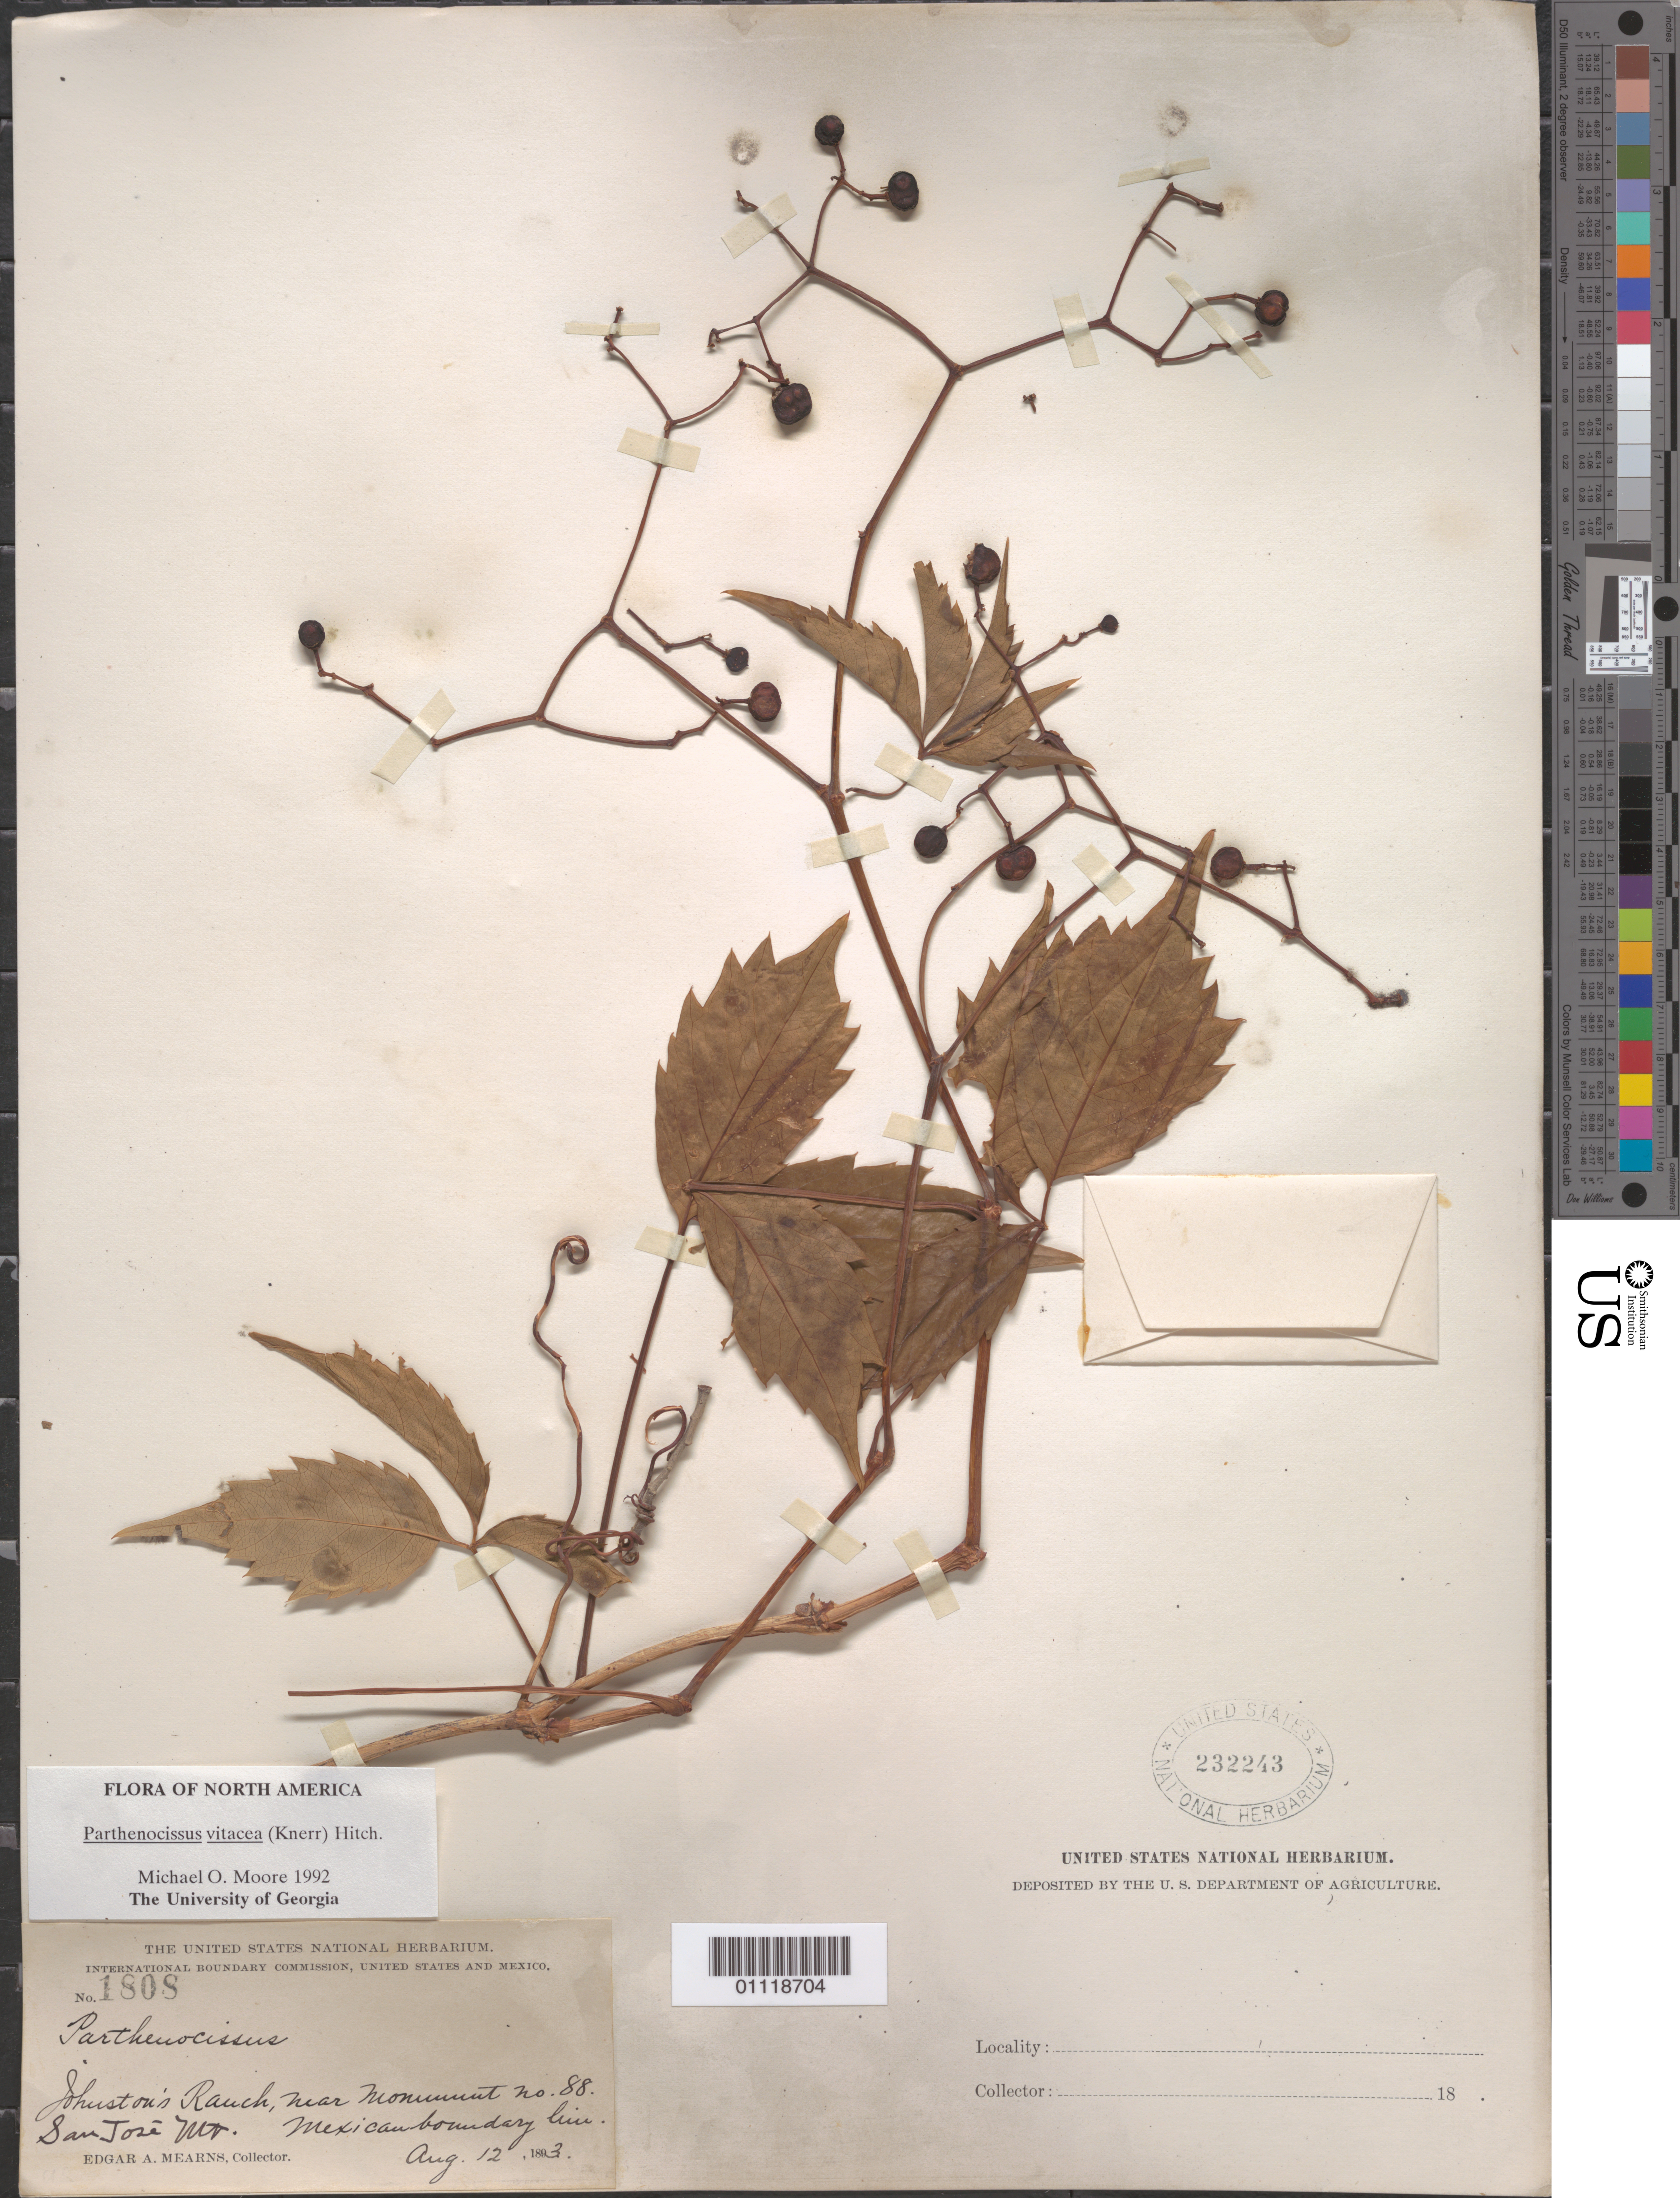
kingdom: Plantae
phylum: Tracheophyta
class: Magnoliopsida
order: Vitales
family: Vitaceae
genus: Parthenocissus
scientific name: Parthenocissus vitacea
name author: (Knerr) Hitchc.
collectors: E. A. Mearns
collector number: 1808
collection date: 1893-08-12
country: United States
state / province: California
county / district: Santa Clara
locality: San Jose Mts.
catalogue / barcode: US 232243